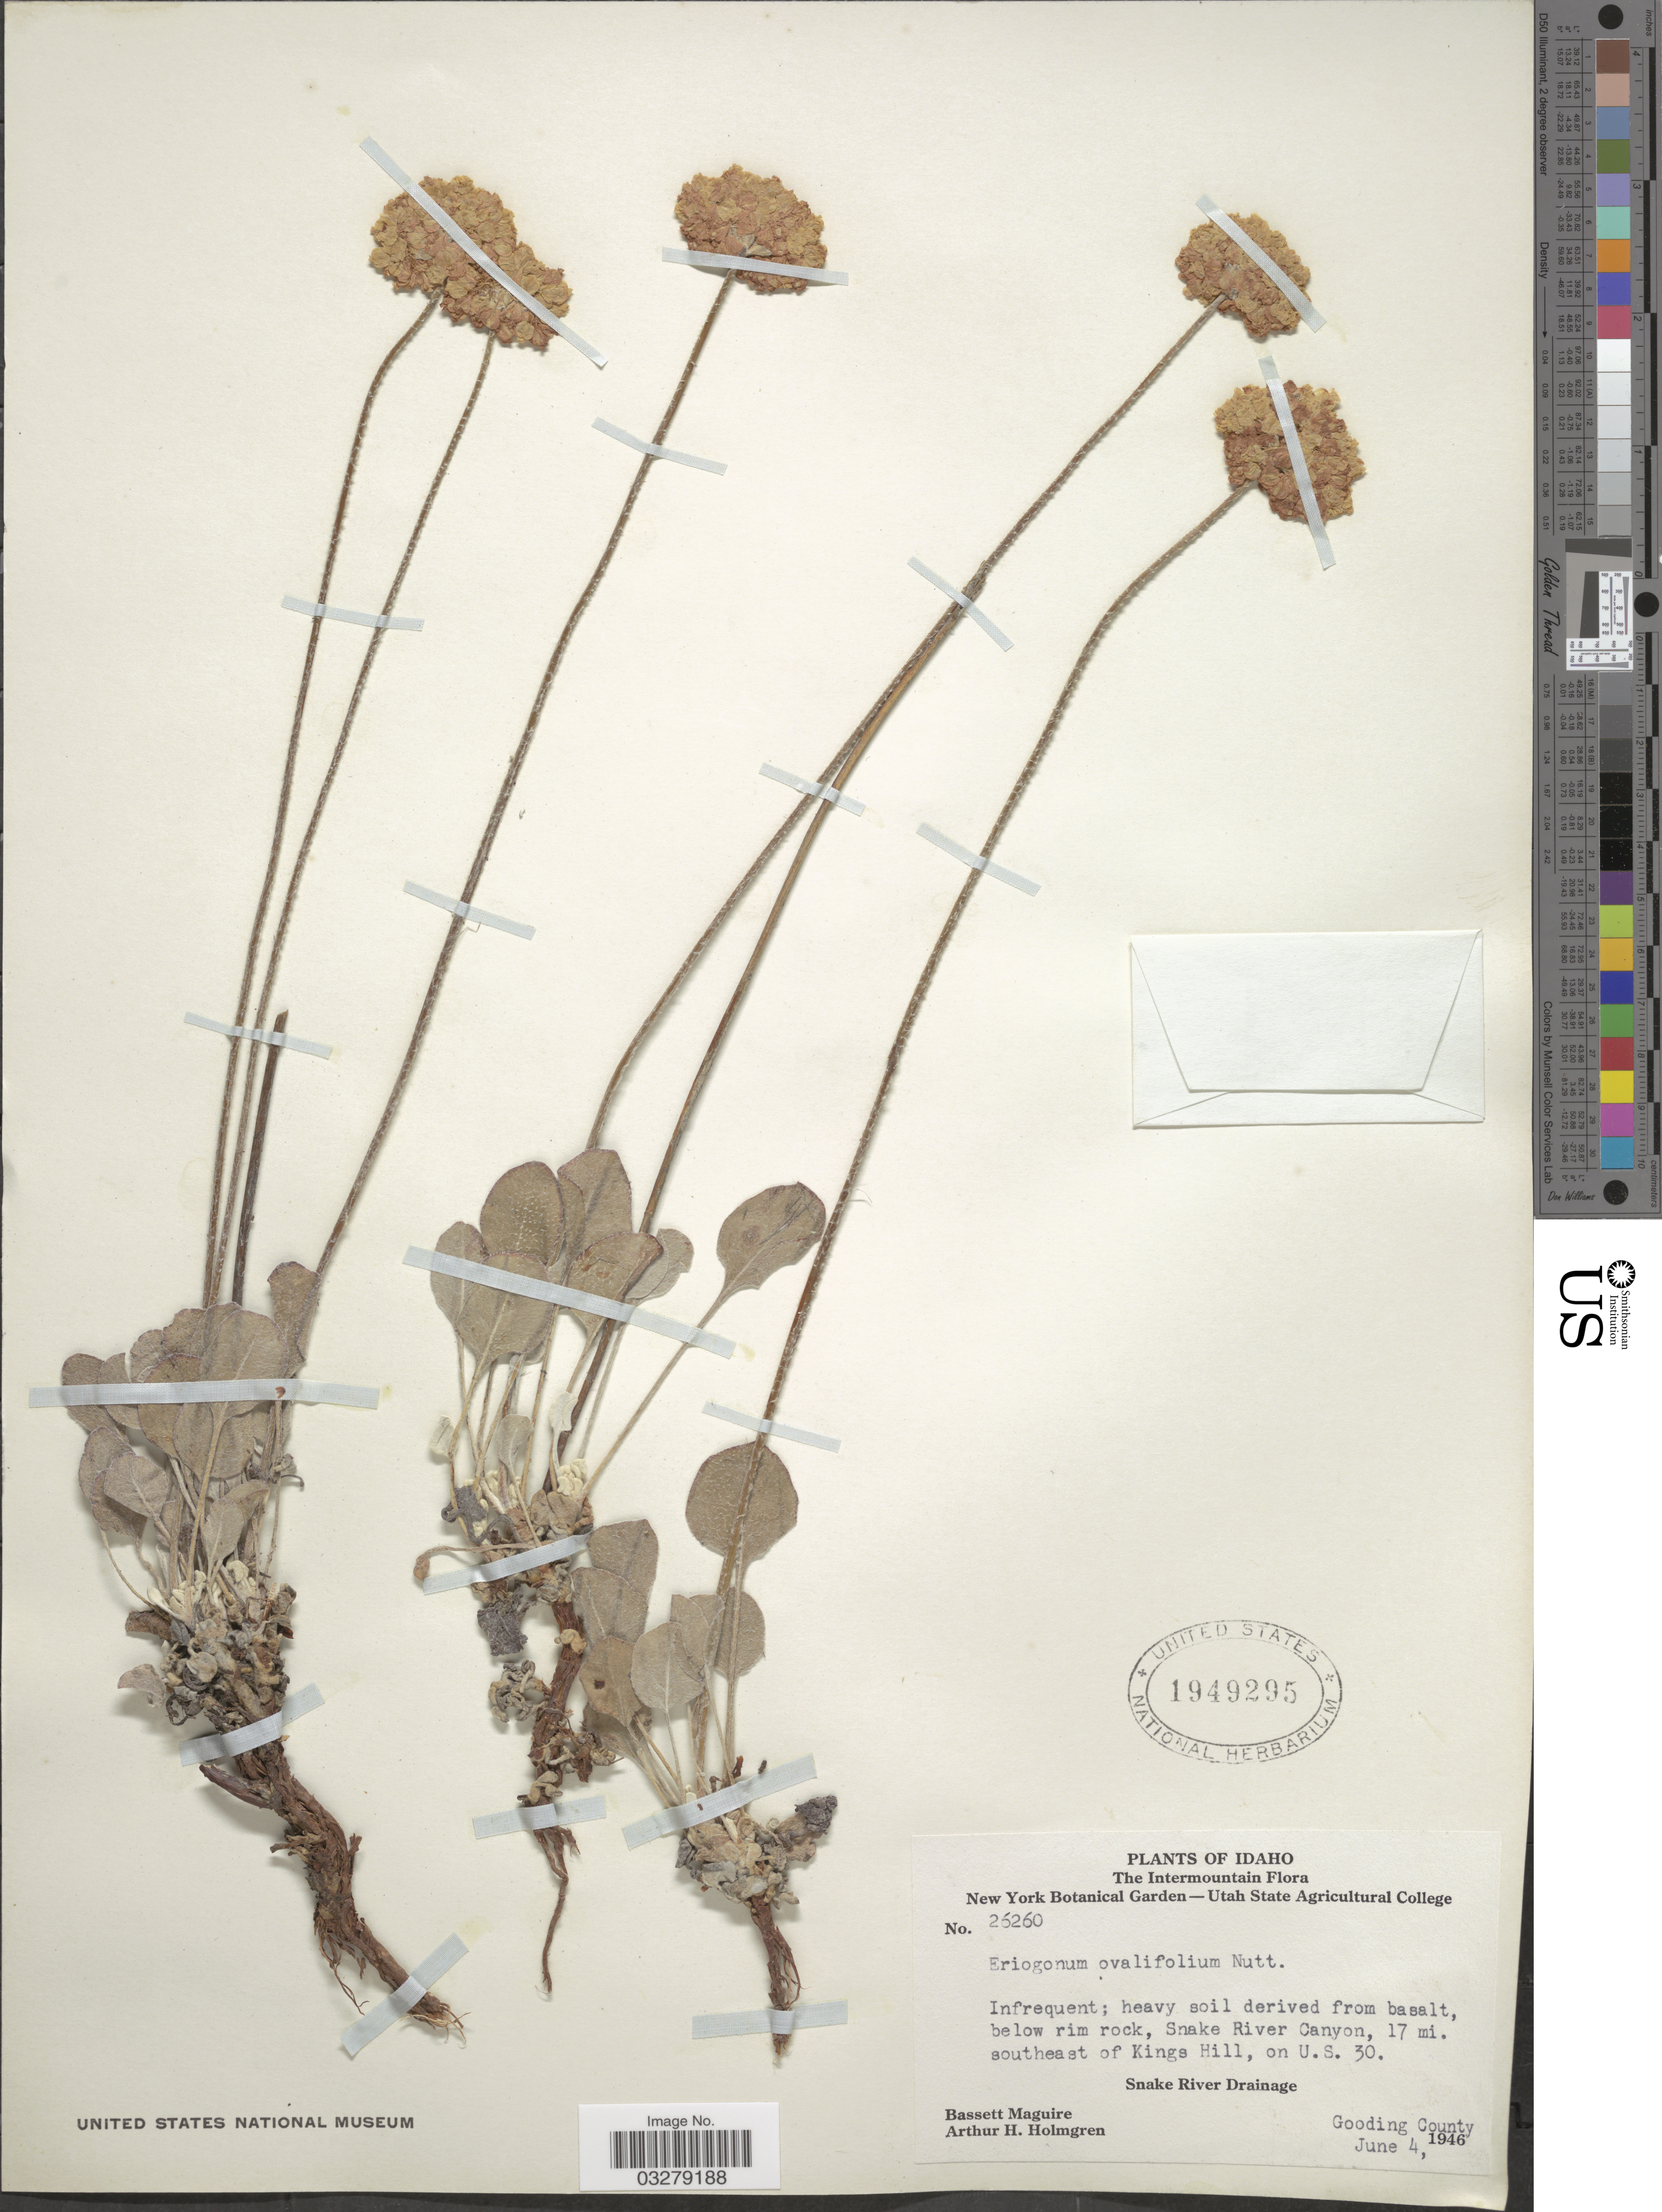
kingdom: Plantae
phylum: Tracheophyta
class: Magnoliopsida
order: Caryophyllales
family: Polygonaceae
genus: Eriogonum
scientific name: Eriogonum ovalifolium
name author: Nutt.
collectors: B. Maguire & A. H. Holmgren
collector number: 26260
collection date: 1946-06-04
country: United States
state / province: Idaho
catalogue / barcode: US 1949295